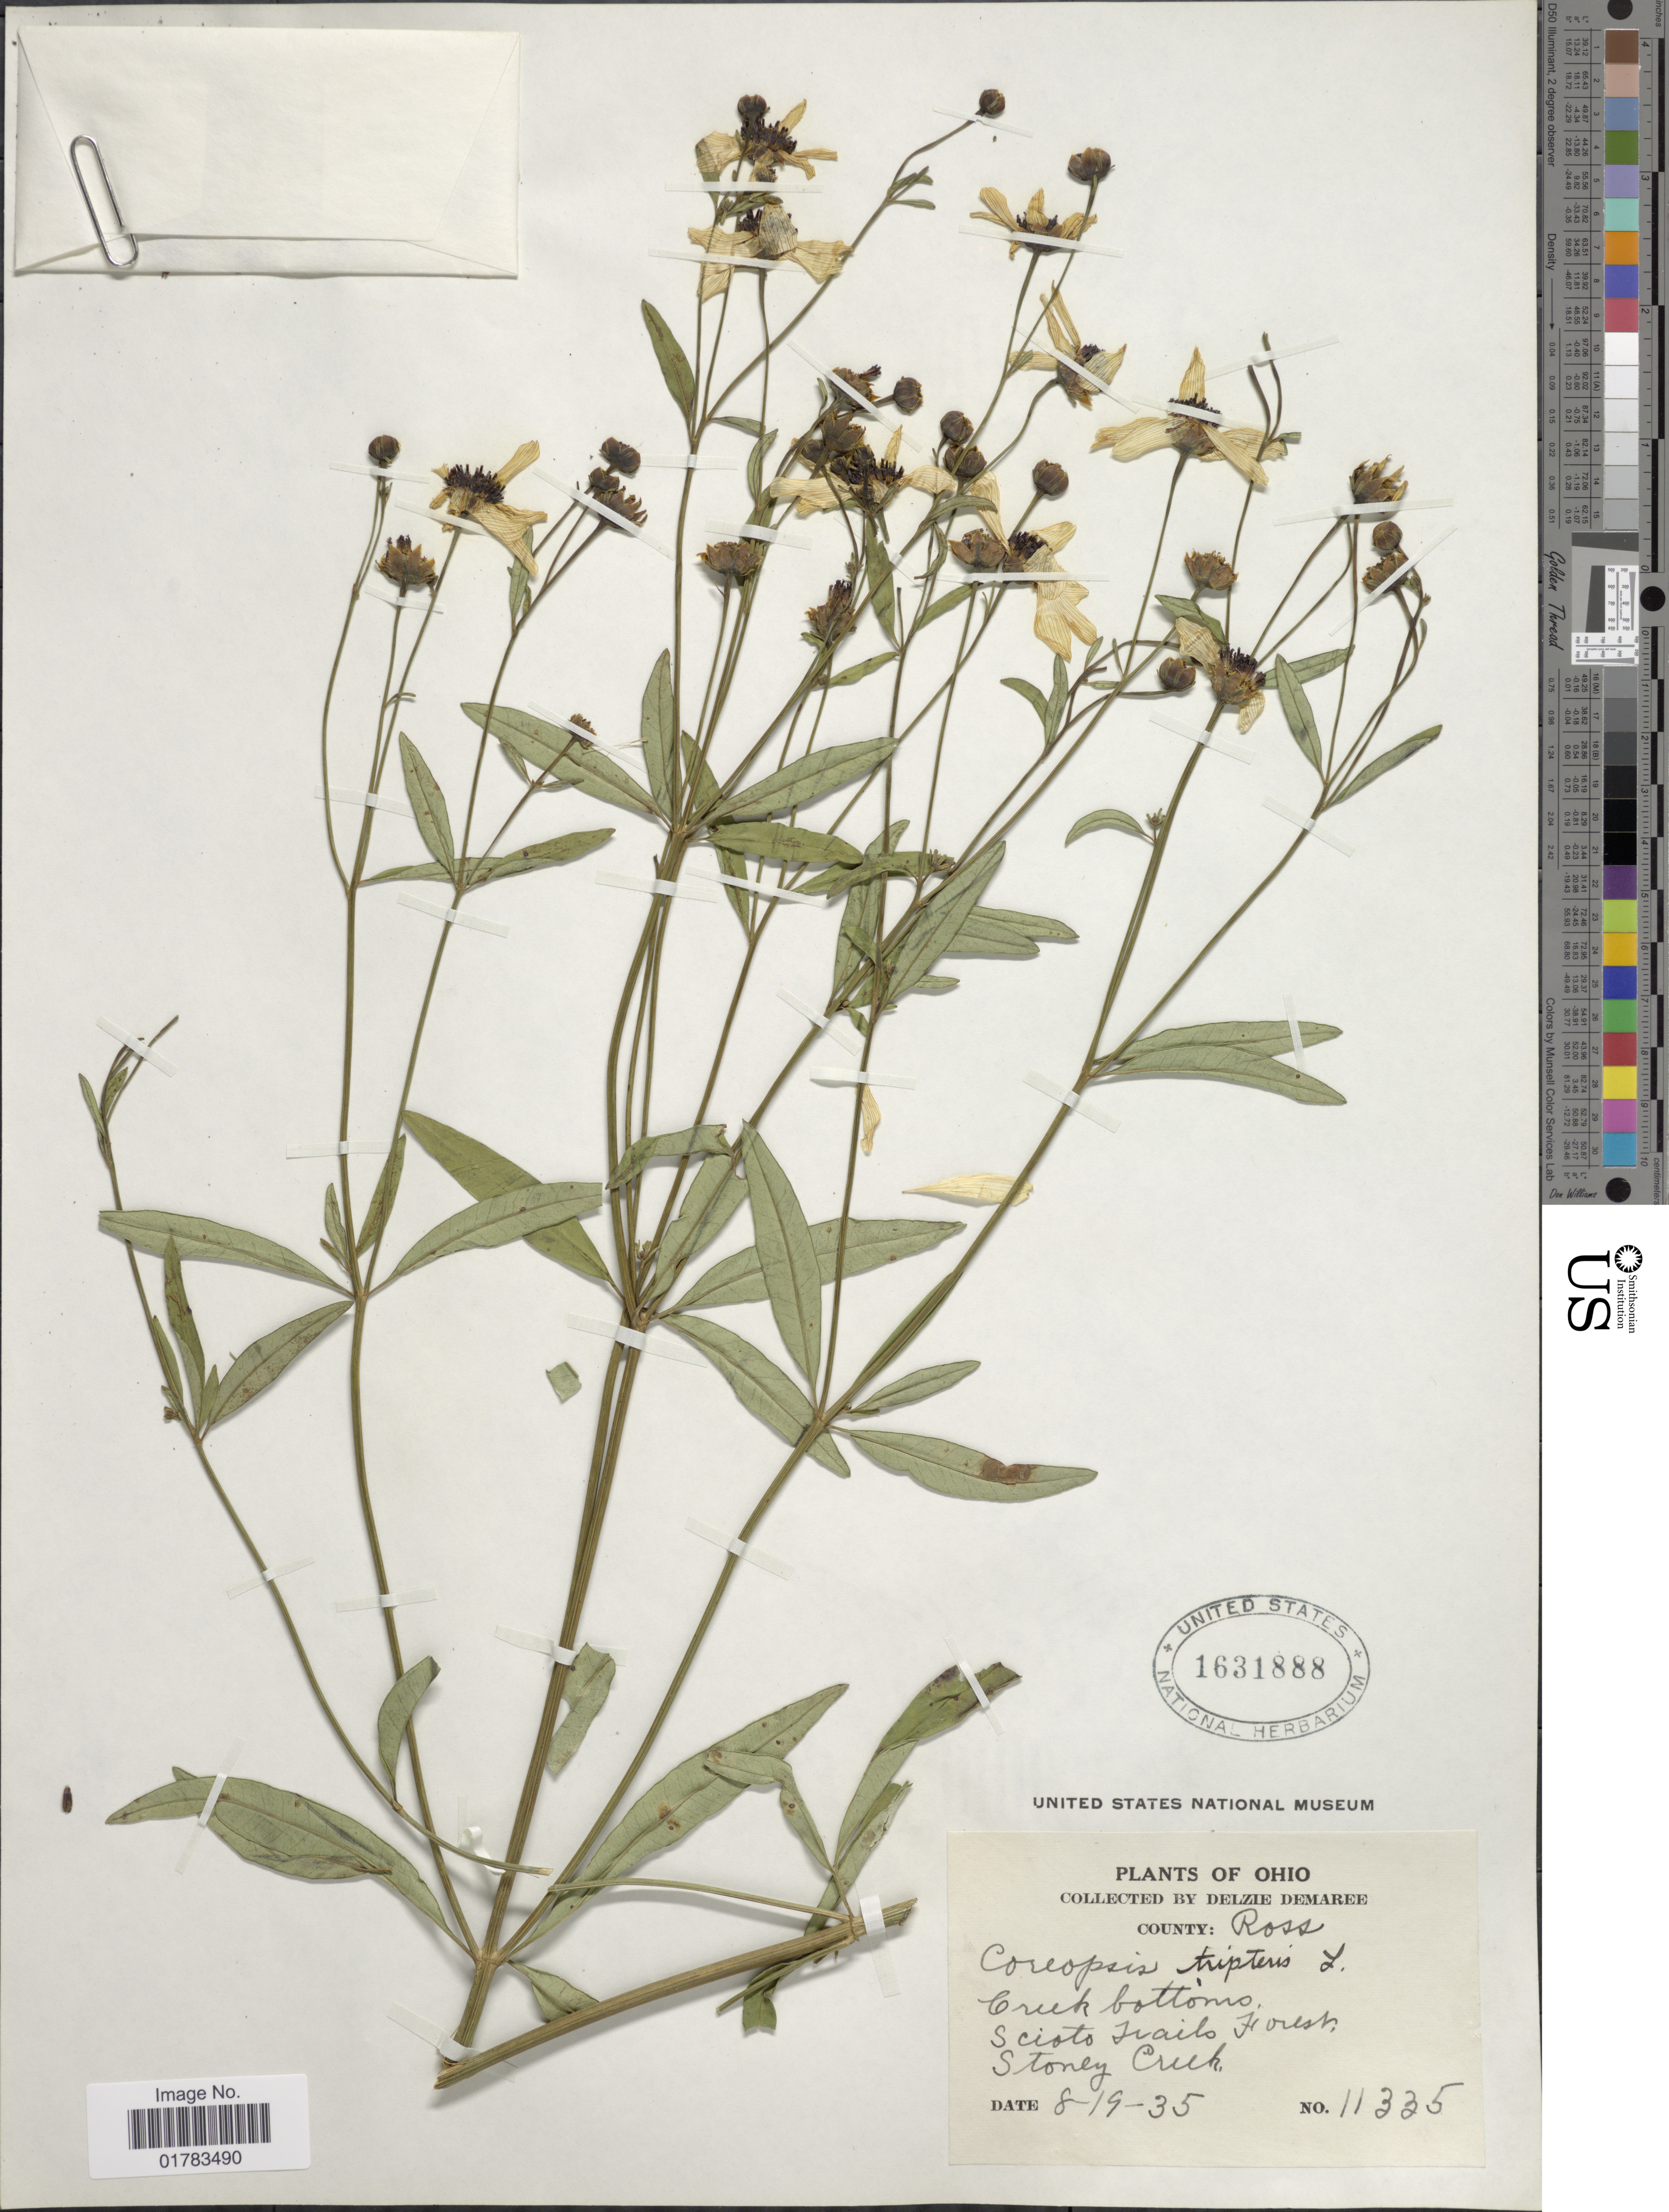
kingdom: Plantae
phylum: Tracheophyta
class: Magnoliopsida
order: Asterales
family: Asteraceae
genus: Coreopsis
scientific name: Coreopsis tripteris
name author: L.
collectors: D. Demaree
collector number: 11335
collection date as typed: Transcribed d/m/y: 19/8/35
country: United States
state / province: Ohio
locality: County: Ross, Creek bottoms, Scioto Trails Forest, Stoney Creek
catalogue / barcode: US 1631888